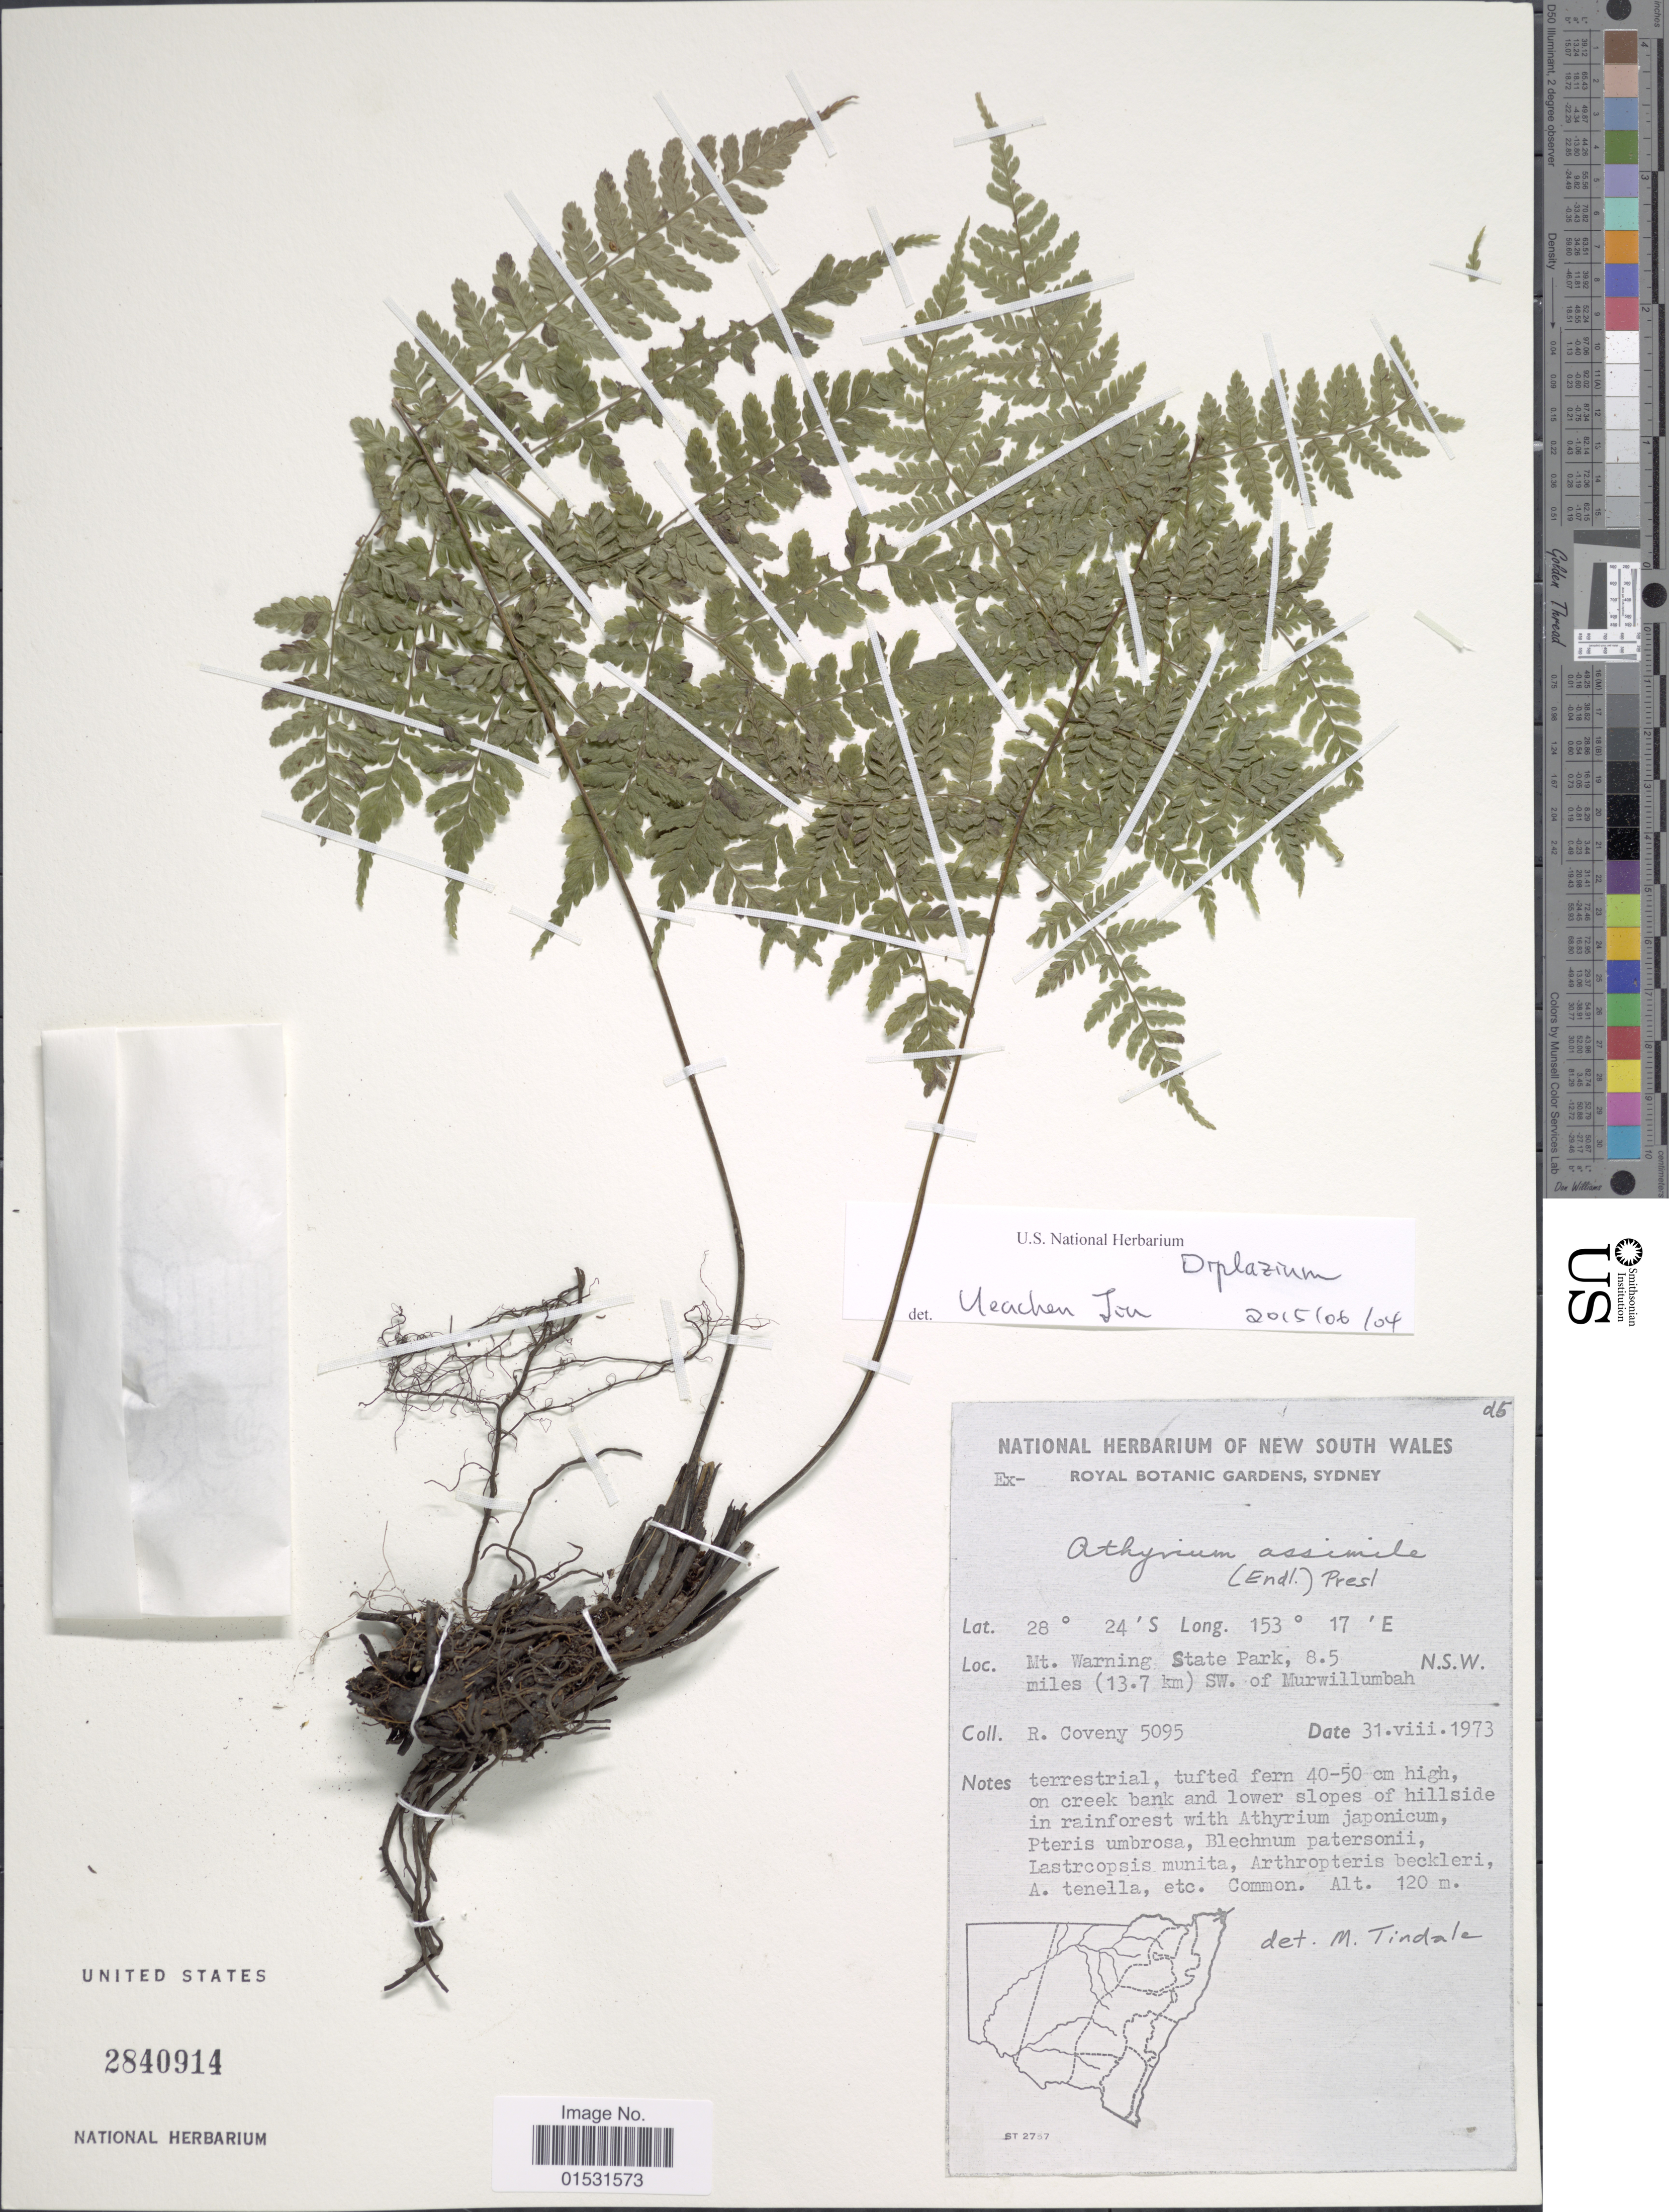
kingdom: Plantae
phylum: Tracheophyta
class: Polypodiopsida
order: Polypodiales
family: Athyriaceae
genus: Athyrium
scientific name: Athyrium assimile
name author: C. Presl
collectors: R. Coveny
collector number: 5095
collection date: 1973-08-31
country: Australia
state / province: New South Wales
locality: Mt. Warning State Park, 8.5 miles (13.7 km) SW. of Murwillumbah. N.S.W.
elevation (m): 120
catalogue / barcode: US 2840914